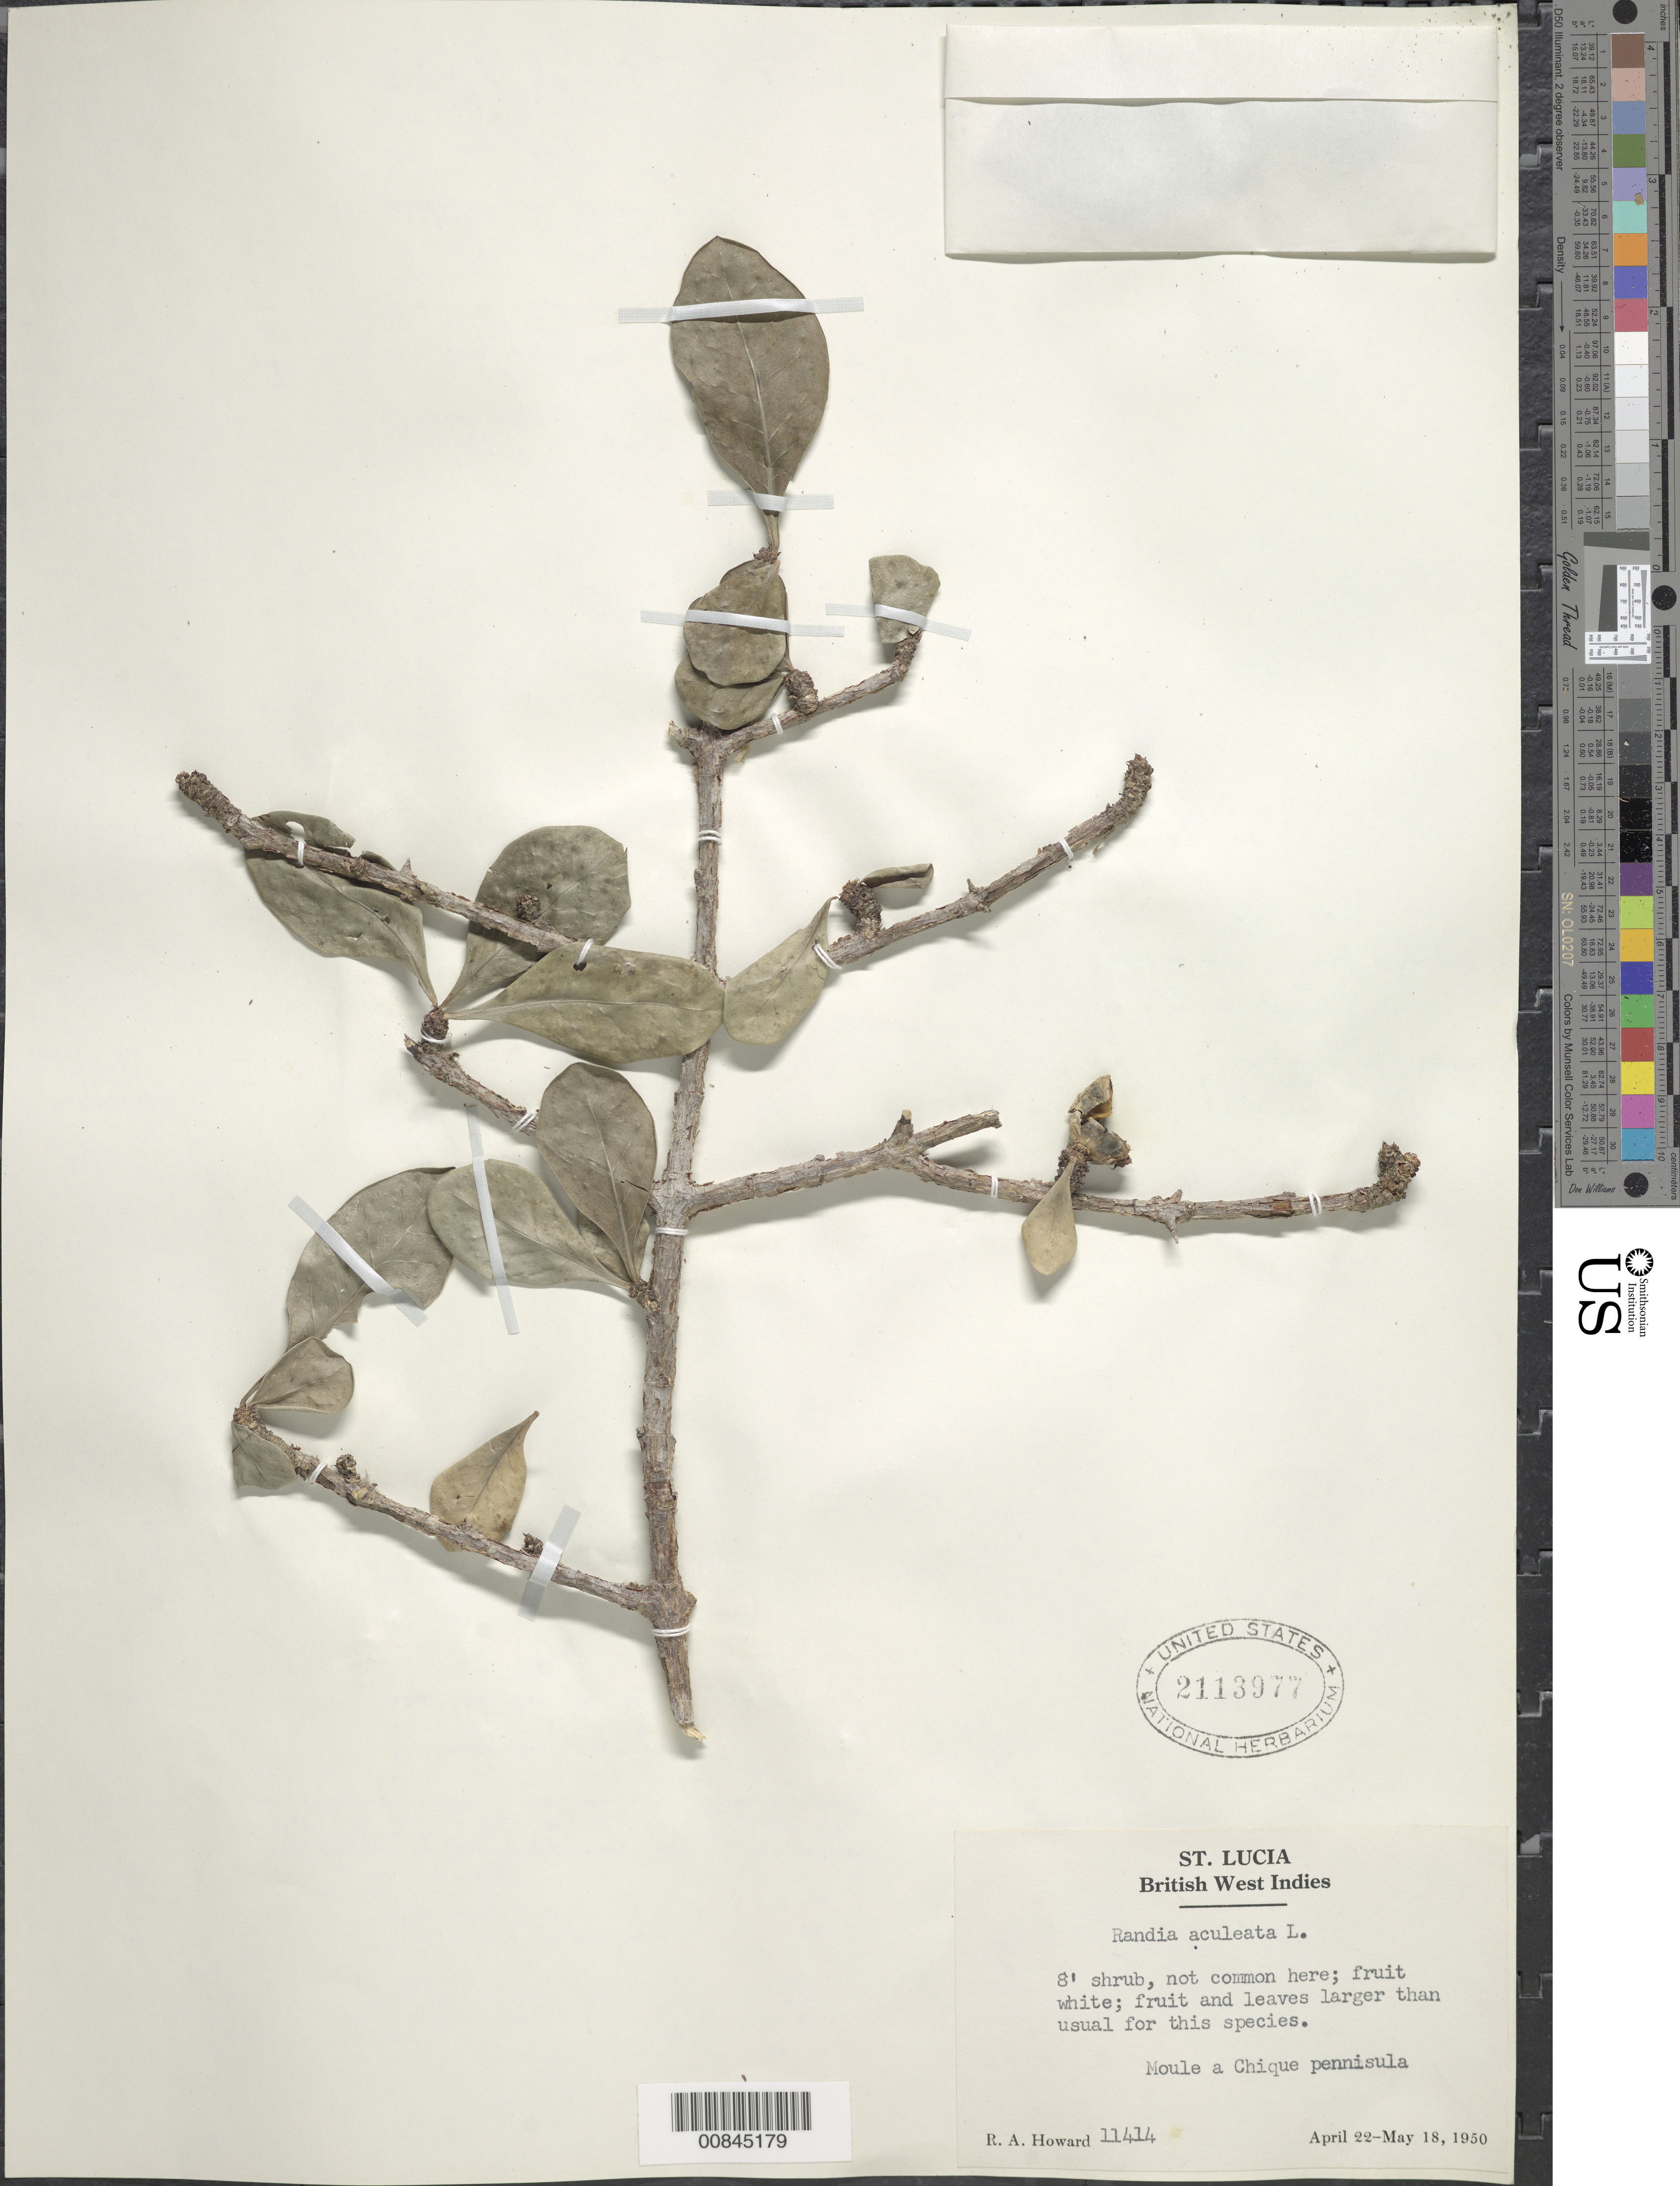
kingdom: Plantae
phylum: Tracheophyta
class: Magnoliopsida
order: Gentianales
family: Rubiaceae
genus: Randia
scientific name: Randia aculeata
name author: L.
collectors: R. A. Howard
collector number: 11414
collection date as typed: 22 Apr 1950 to 18 May 1950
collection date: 1950-04-22/1950-05-18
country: St. Lucia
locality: Moule a Chique peninsula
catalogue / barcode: US 2113977